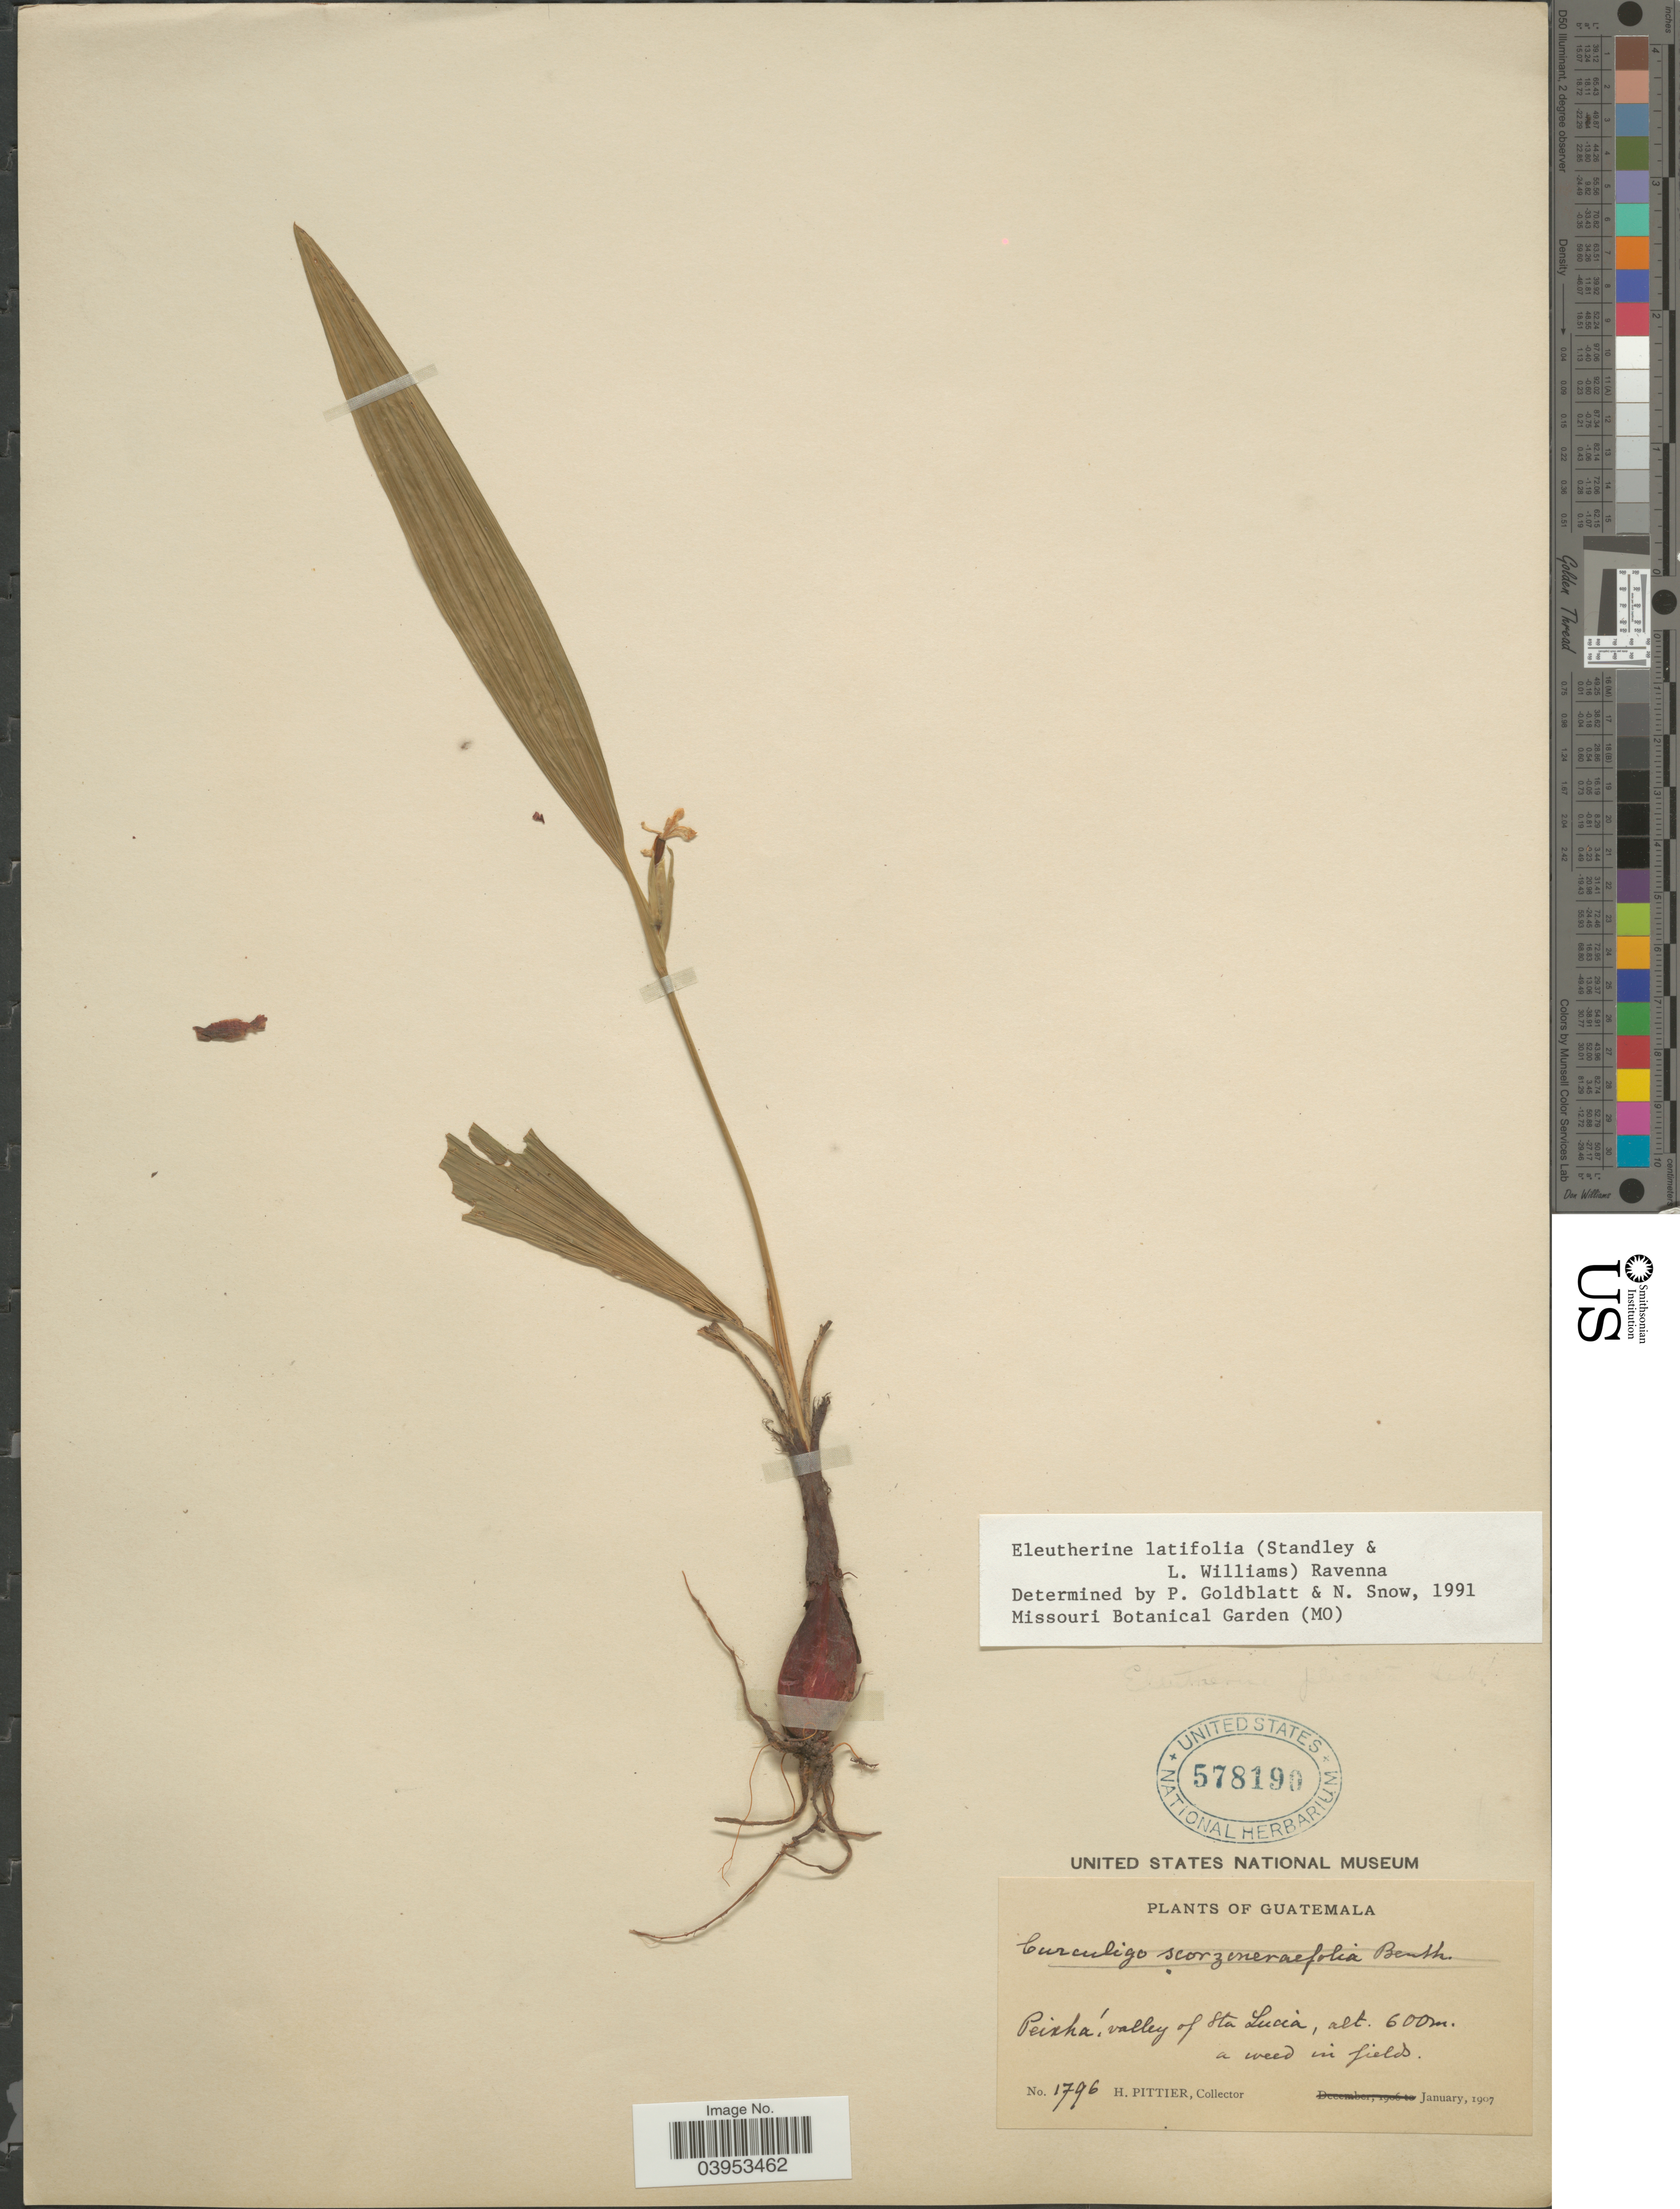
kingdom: Plantae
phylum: Tracheophyta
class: Liliopsida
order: Asparagales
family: Iridaceae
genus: Eleutherine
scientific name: Eleutherine latifolia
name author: (Standl. & L.O. Williams) Ravenna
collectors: H. F. Pittier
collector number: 1796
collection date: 1907-01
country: Guatemala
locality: Peixha, valley of Sta Lucia.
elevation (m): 600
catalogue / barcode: US 578190